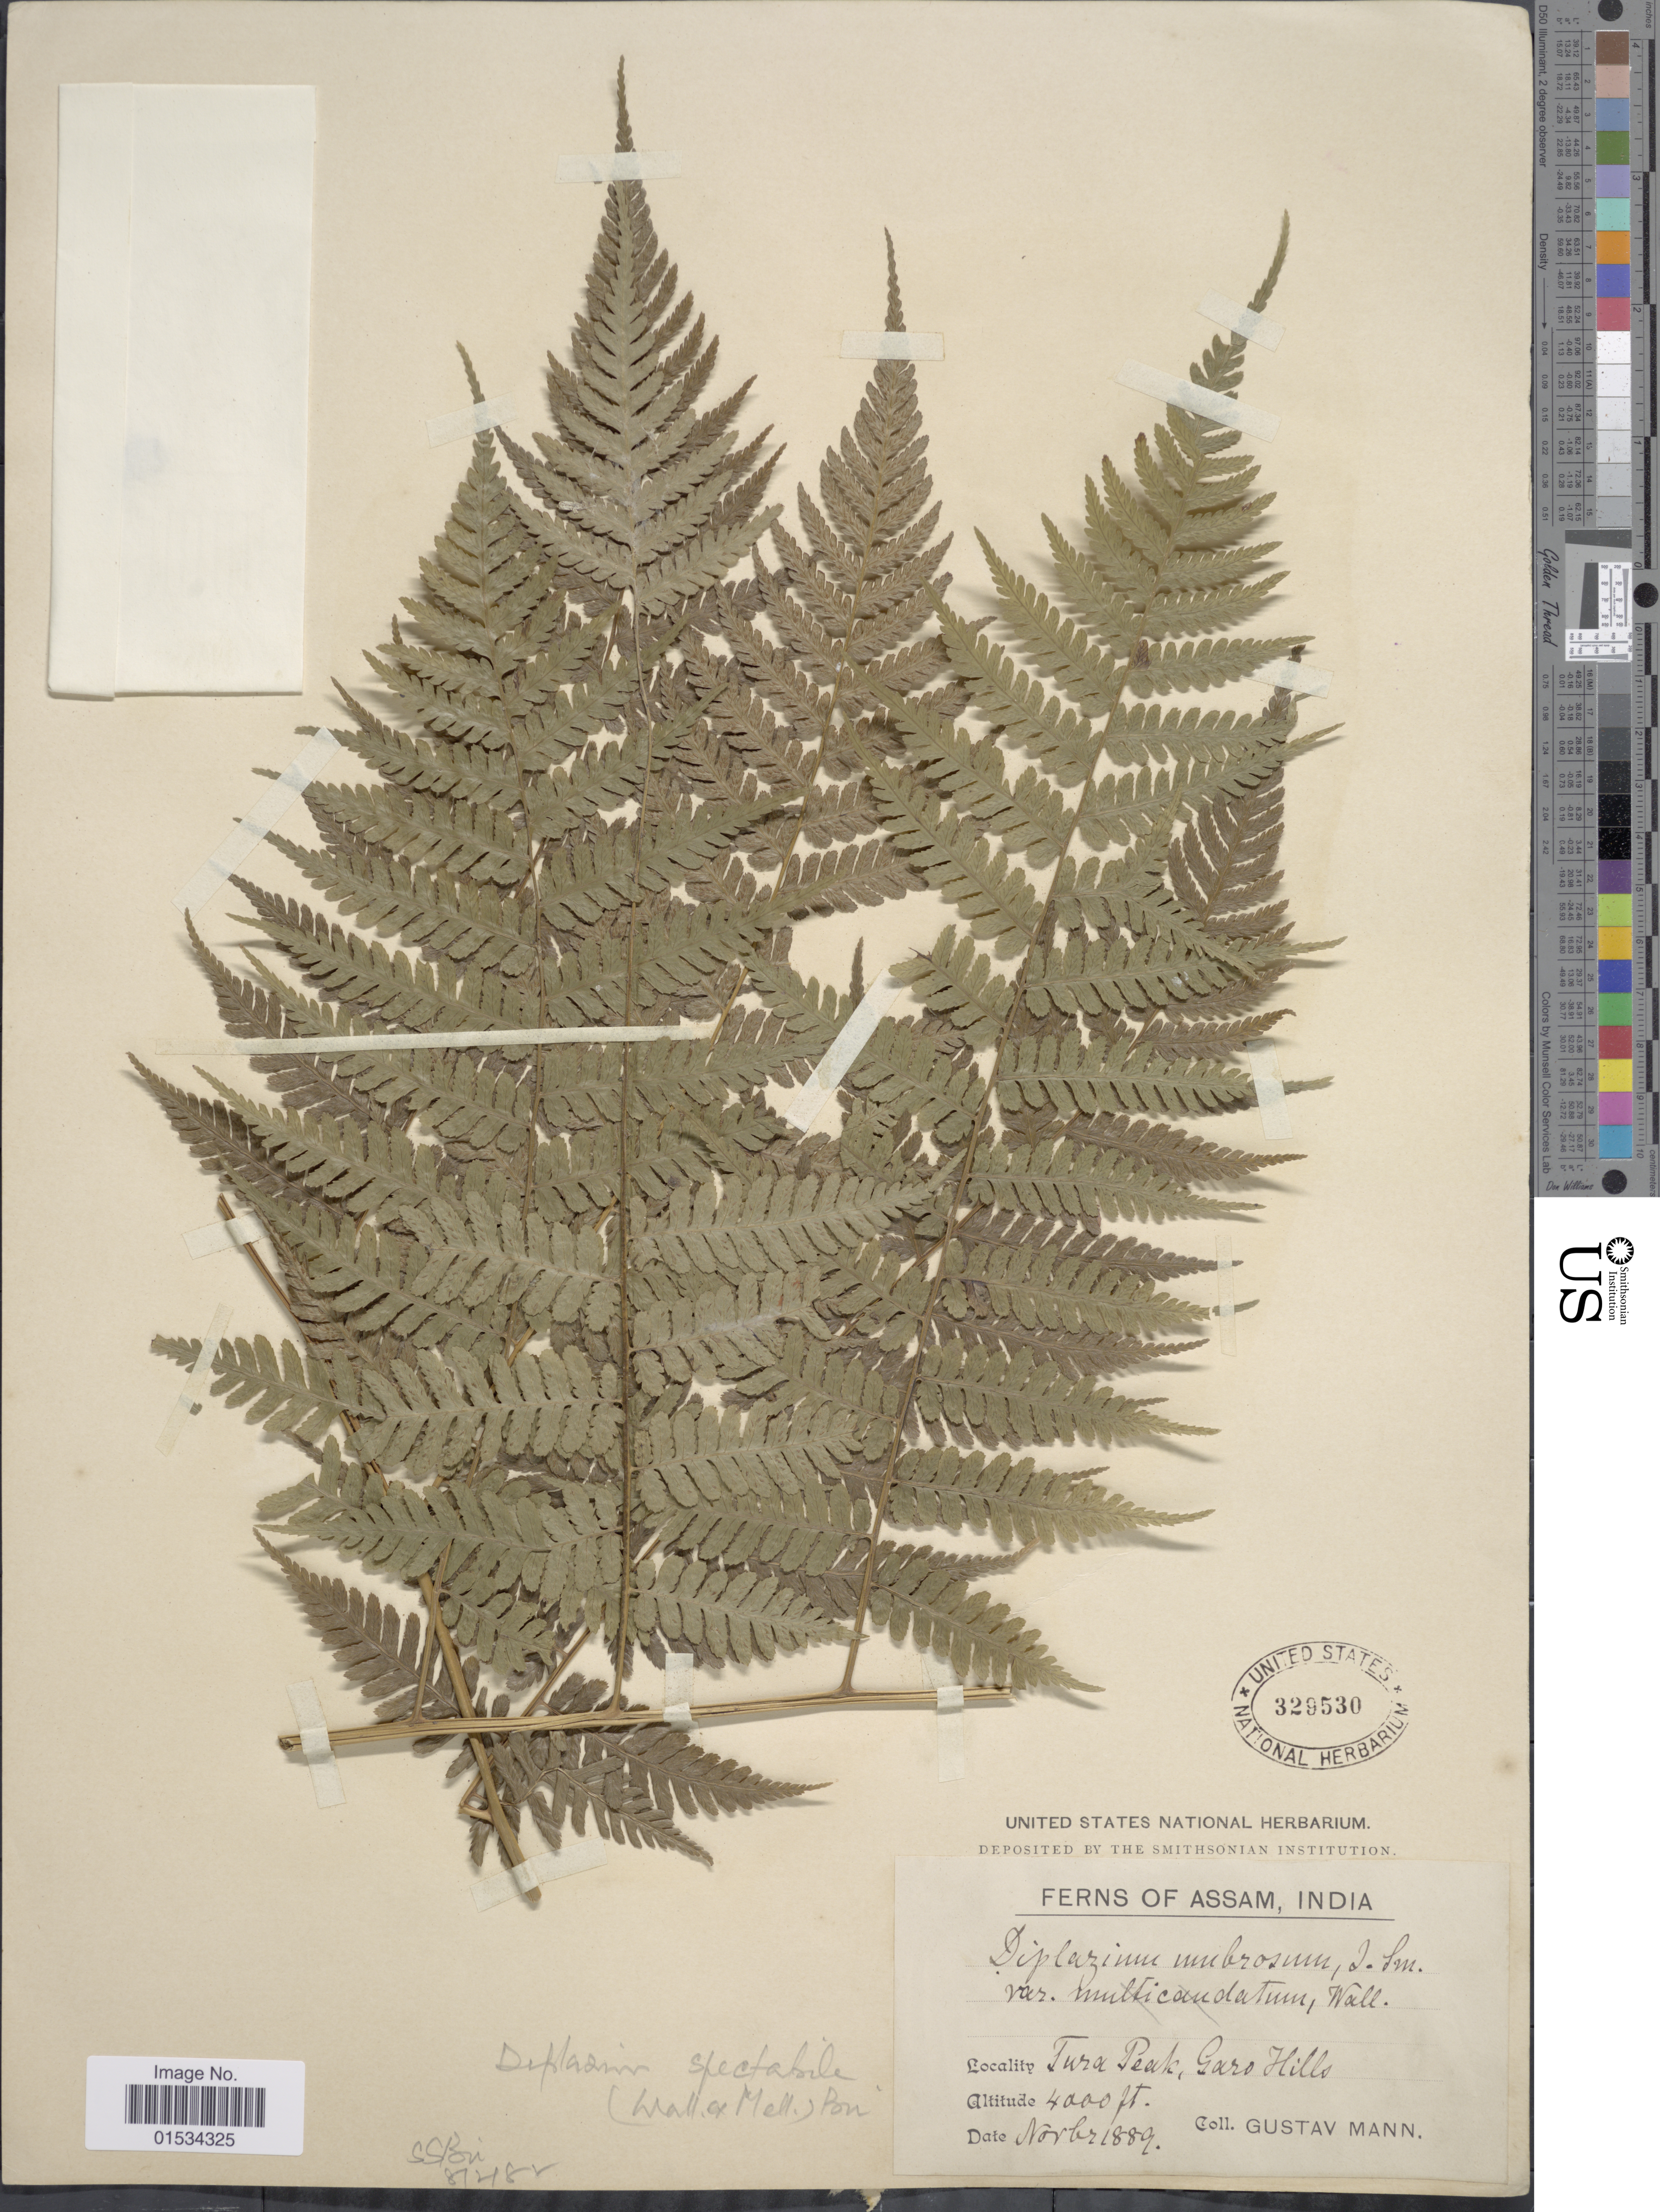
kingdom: Plantae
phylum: Tracheophyta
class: Polypodiopsida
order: Polypodiales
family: Athyriaceae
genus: Diplazium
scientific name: Diplazium spectabile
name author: (Wall. ex Mett.) Bir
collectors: G. Mann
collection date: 1889-11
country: India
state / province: Meghalaya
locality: Assam, Tura Peak, Garo Hills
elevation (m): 1219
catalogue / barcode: US 329530